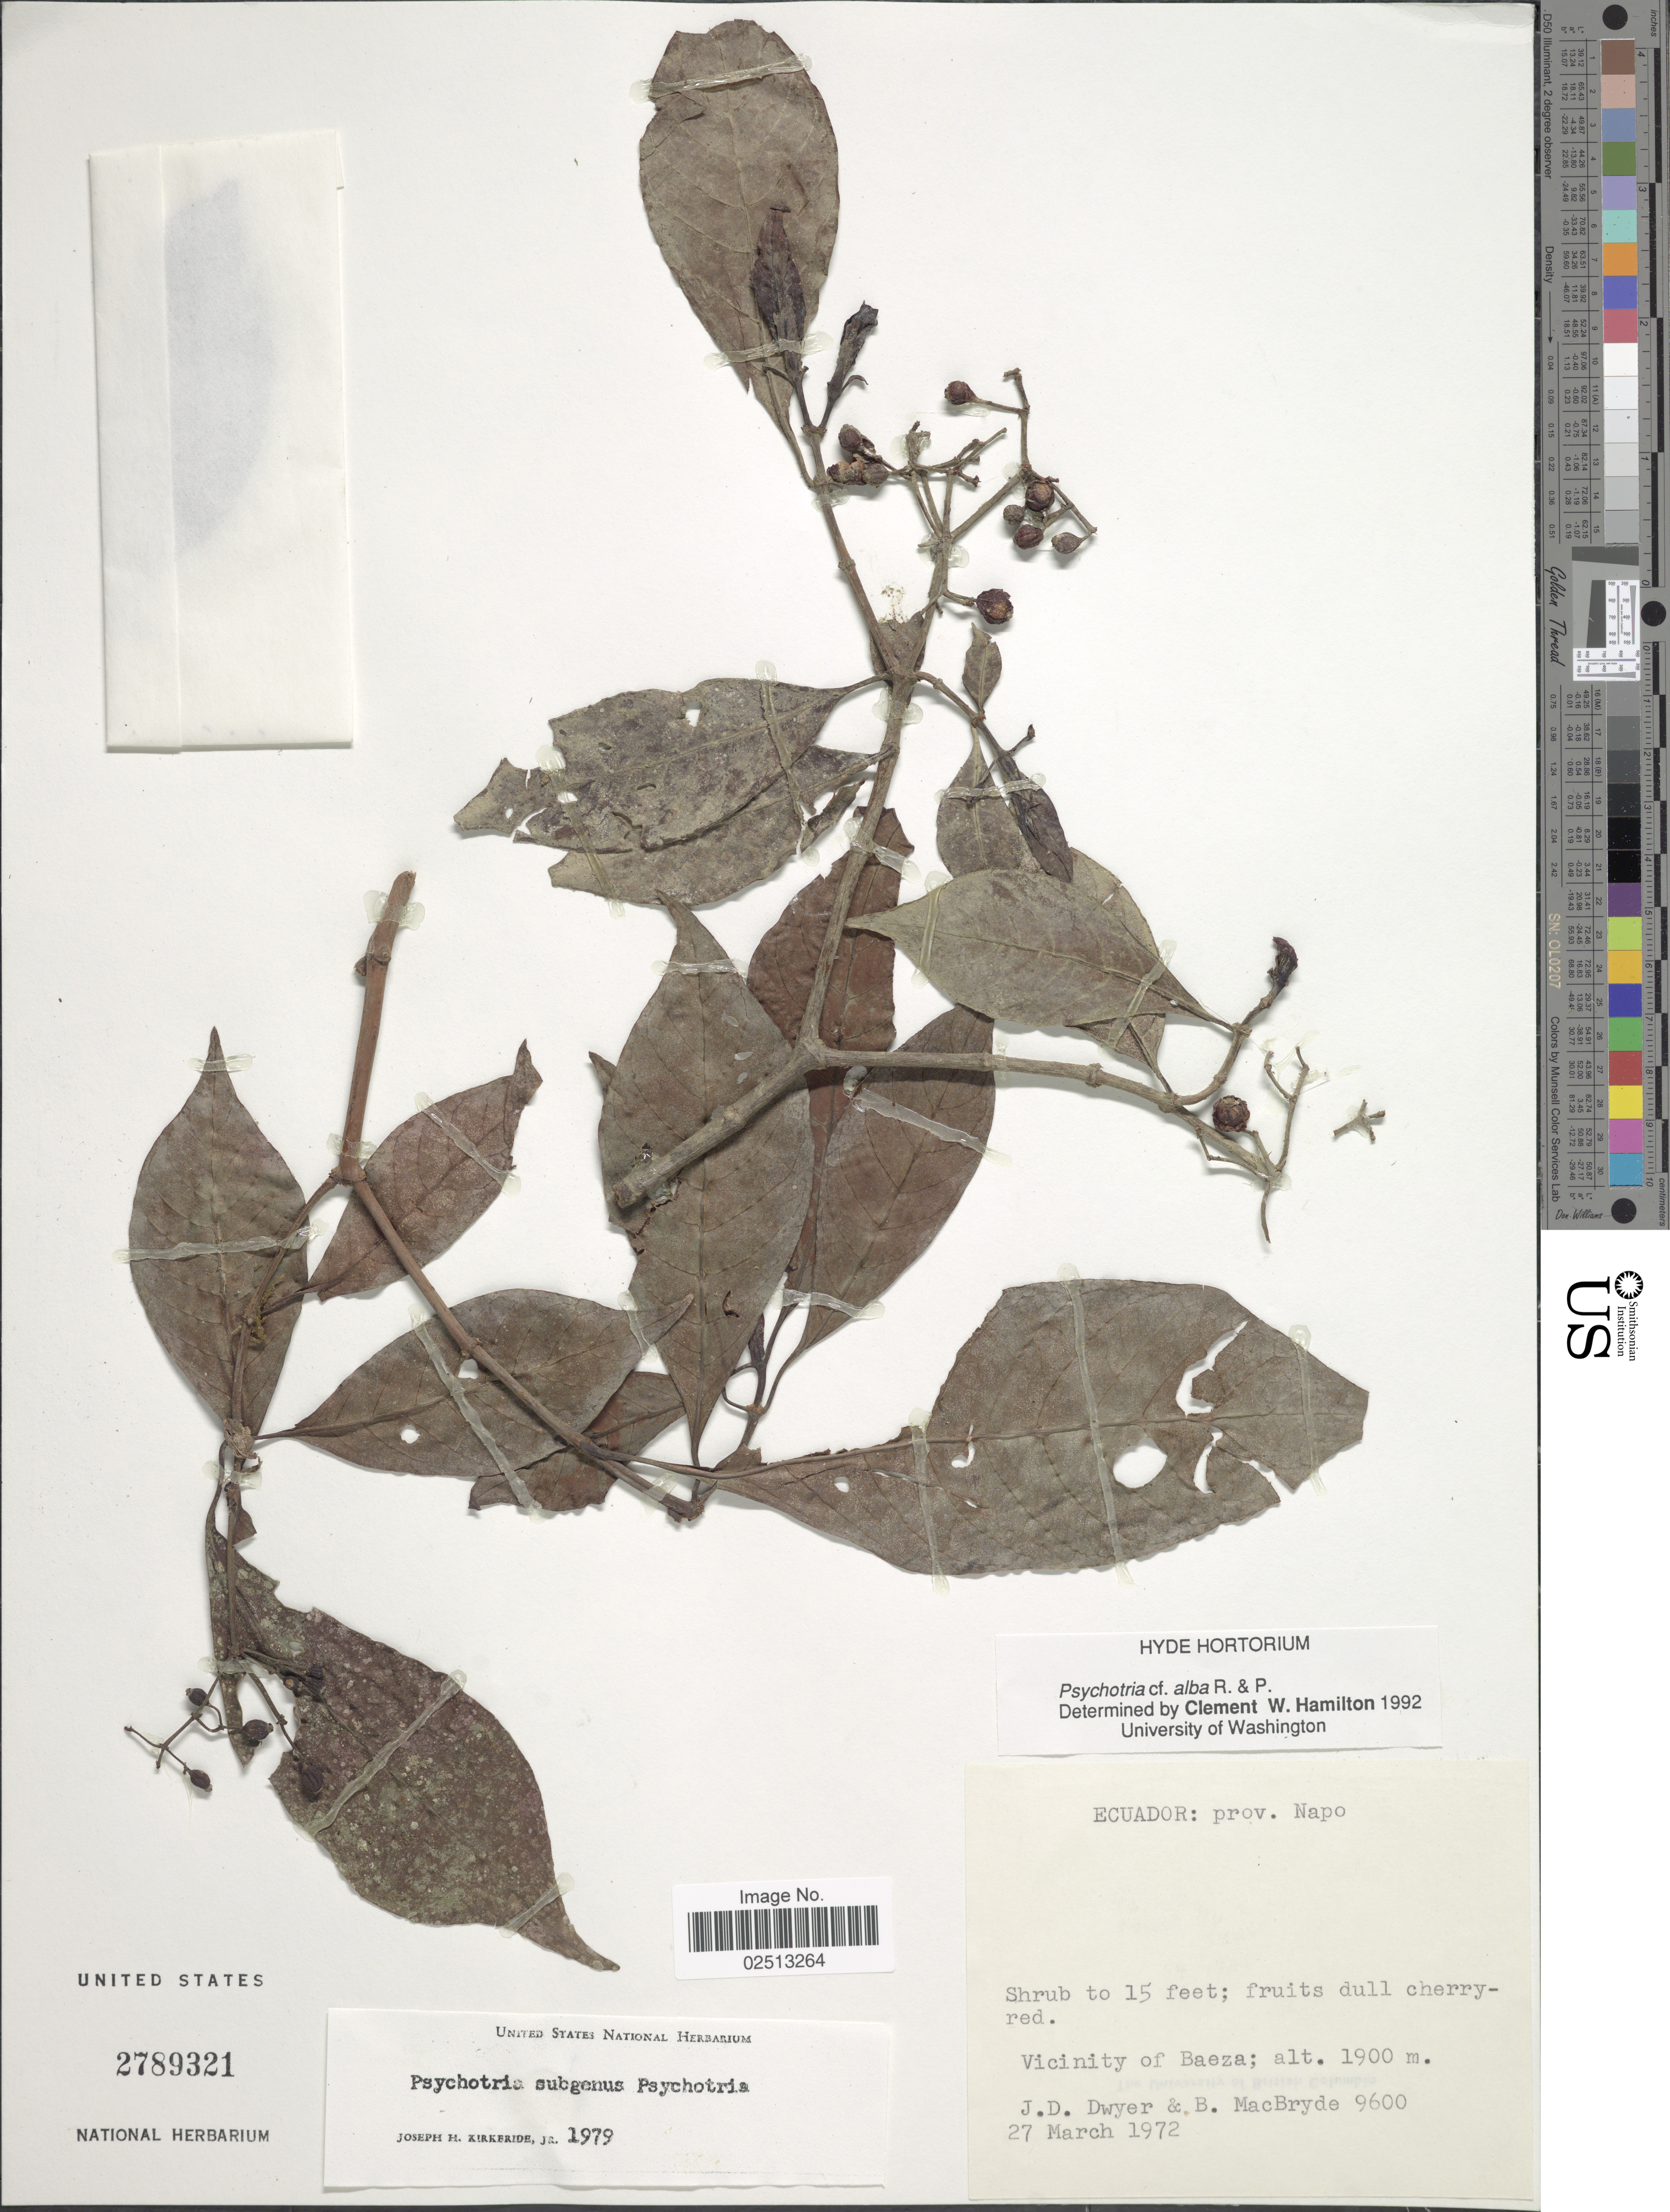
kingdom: Plantae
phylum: Tracheophyta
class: Magnoliopsida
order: Gentianales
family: Rubiaceae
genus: Psychotria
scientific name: Psychotria alba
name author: Ruiz & Pav.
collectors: J. D. Dwyer & B. MacBryde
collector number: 9600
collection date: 1972-03-27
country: Ecuador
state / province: Napo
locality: Ecuador: prov. Napo. Vicinity of Baeza.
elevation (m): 1900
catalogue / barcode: US 2789321